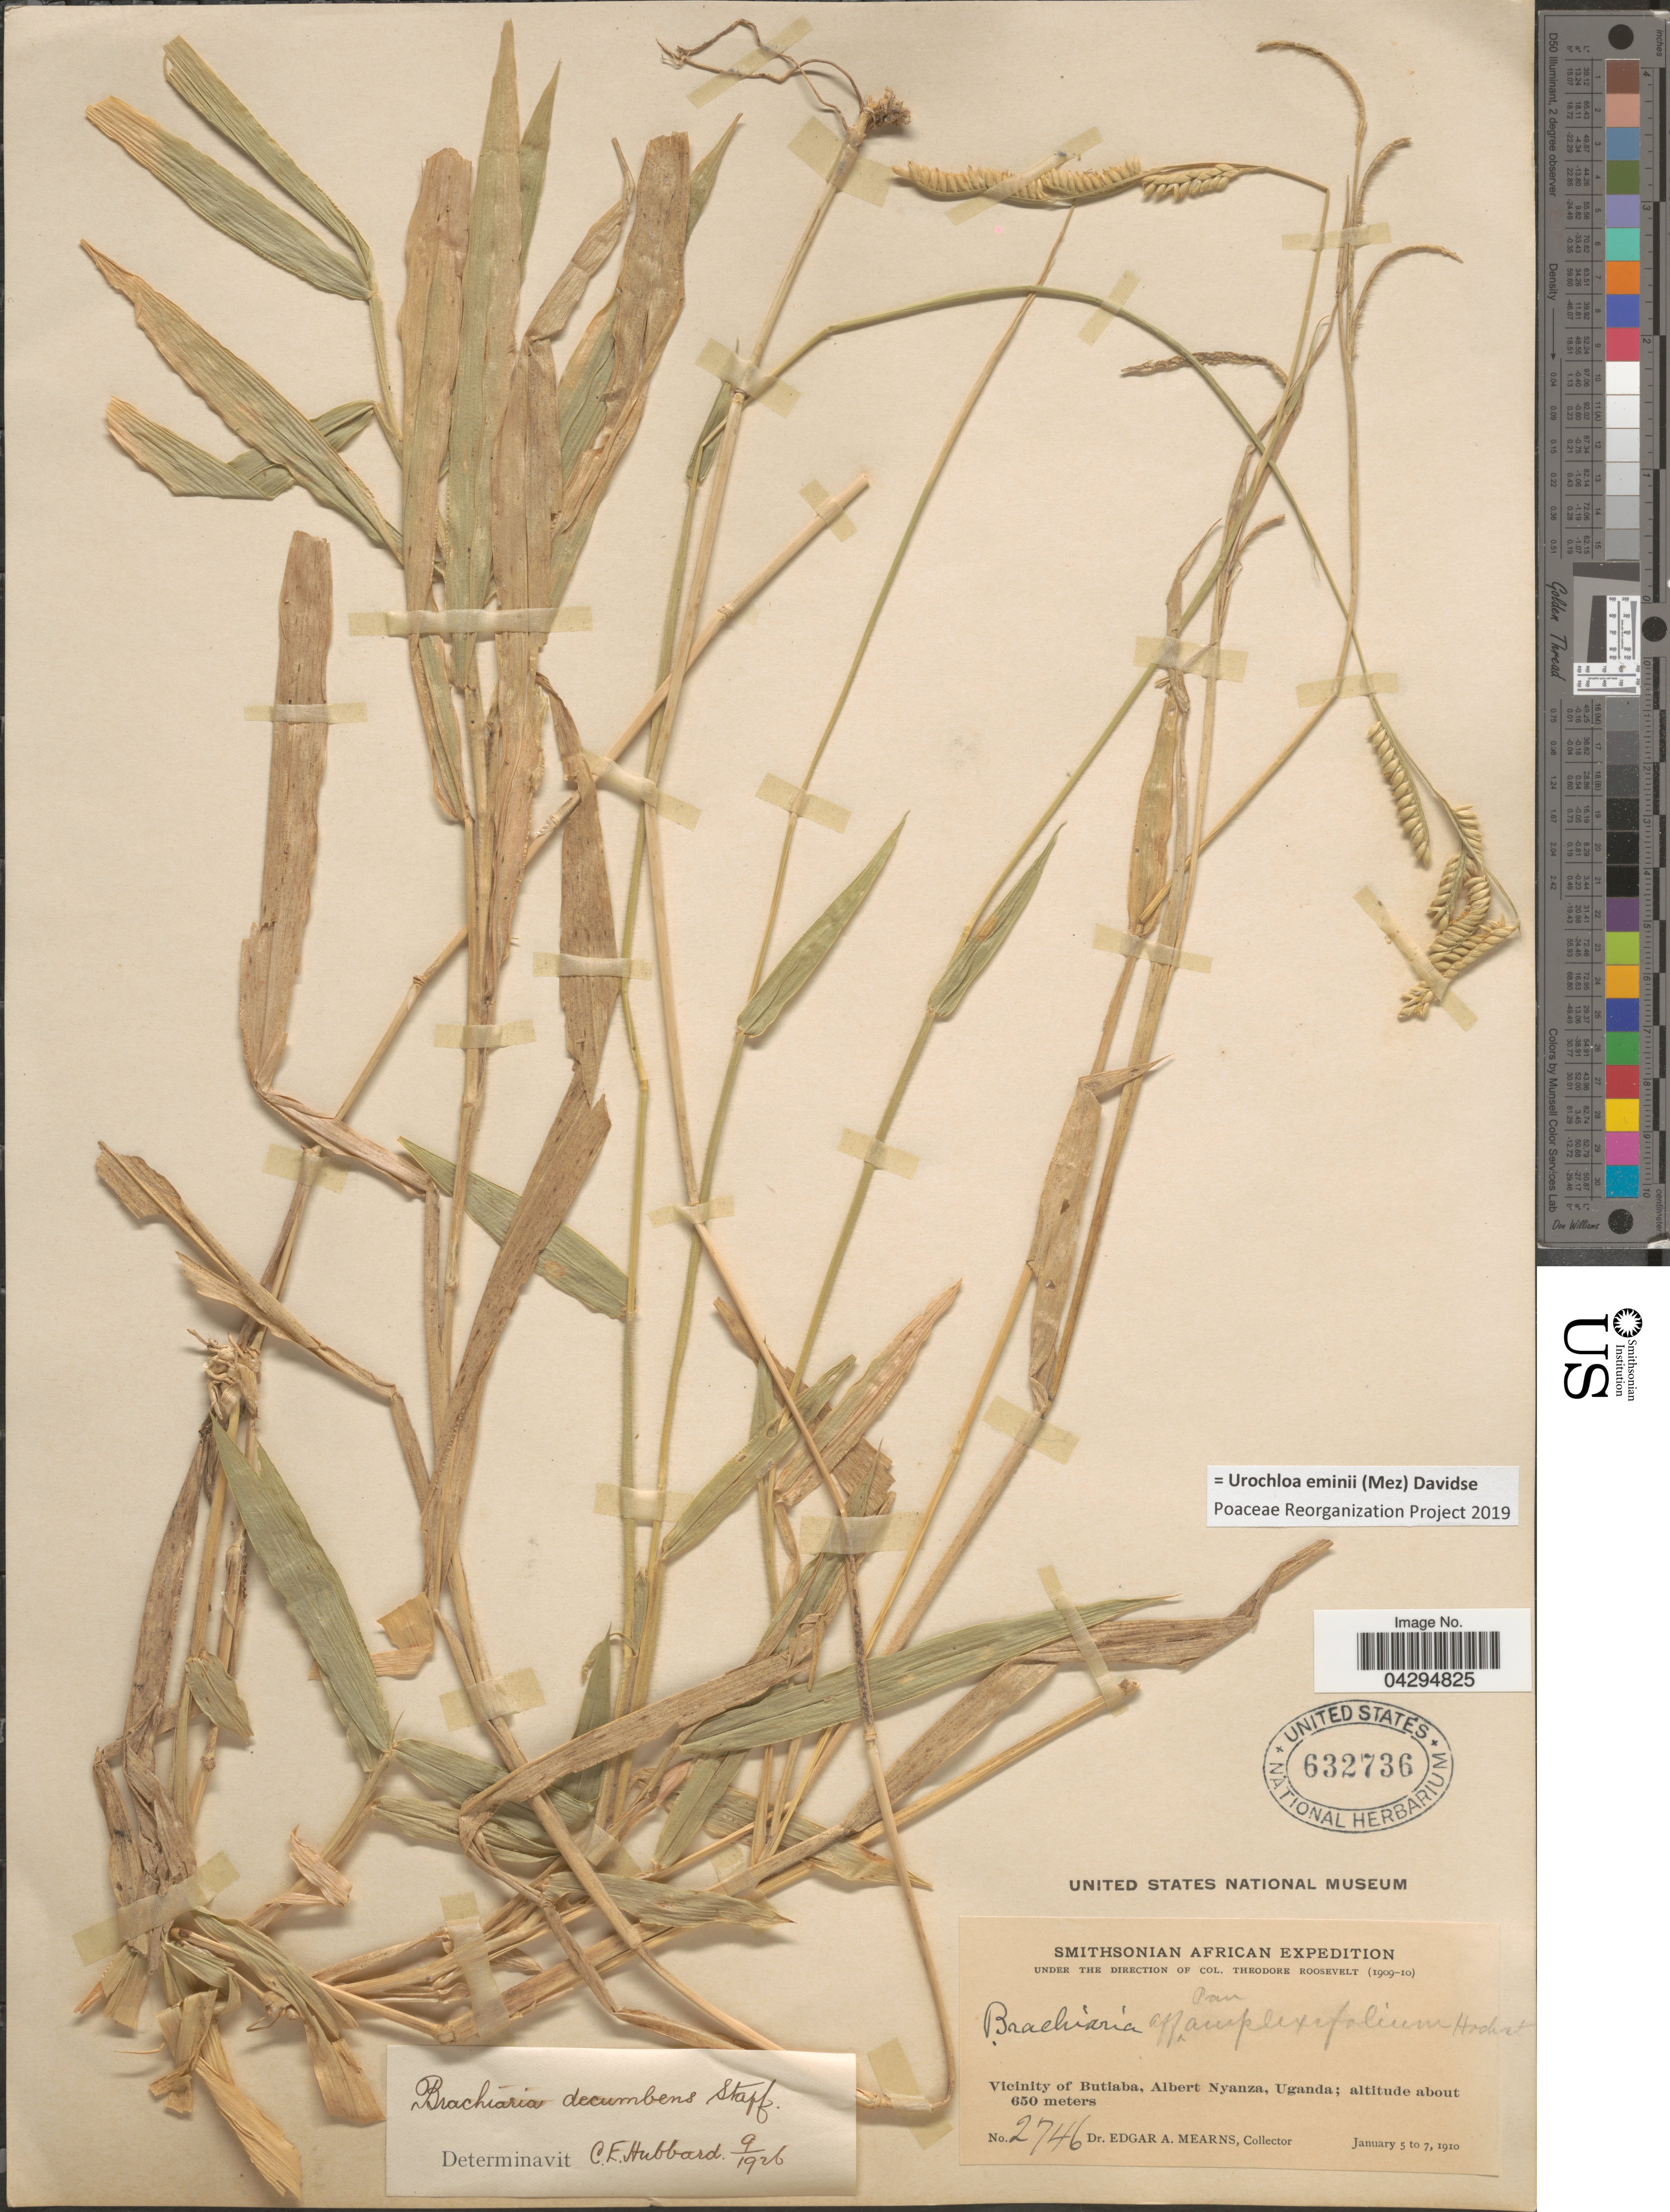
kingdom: Plantae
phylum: Tracheophyta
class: Liliopsida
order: Poales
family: Poaceae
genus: Urochloa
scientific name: Urochloa eminii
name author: (Mez) Davidse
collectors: E. A. Mearns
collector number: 2746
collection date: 1910-01-05/1910-01-07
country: Uganda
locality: Smithsonian African Expedition. Vicinity of Butiaba, Albert Nyanza.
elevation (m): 650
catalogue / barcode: US 632736